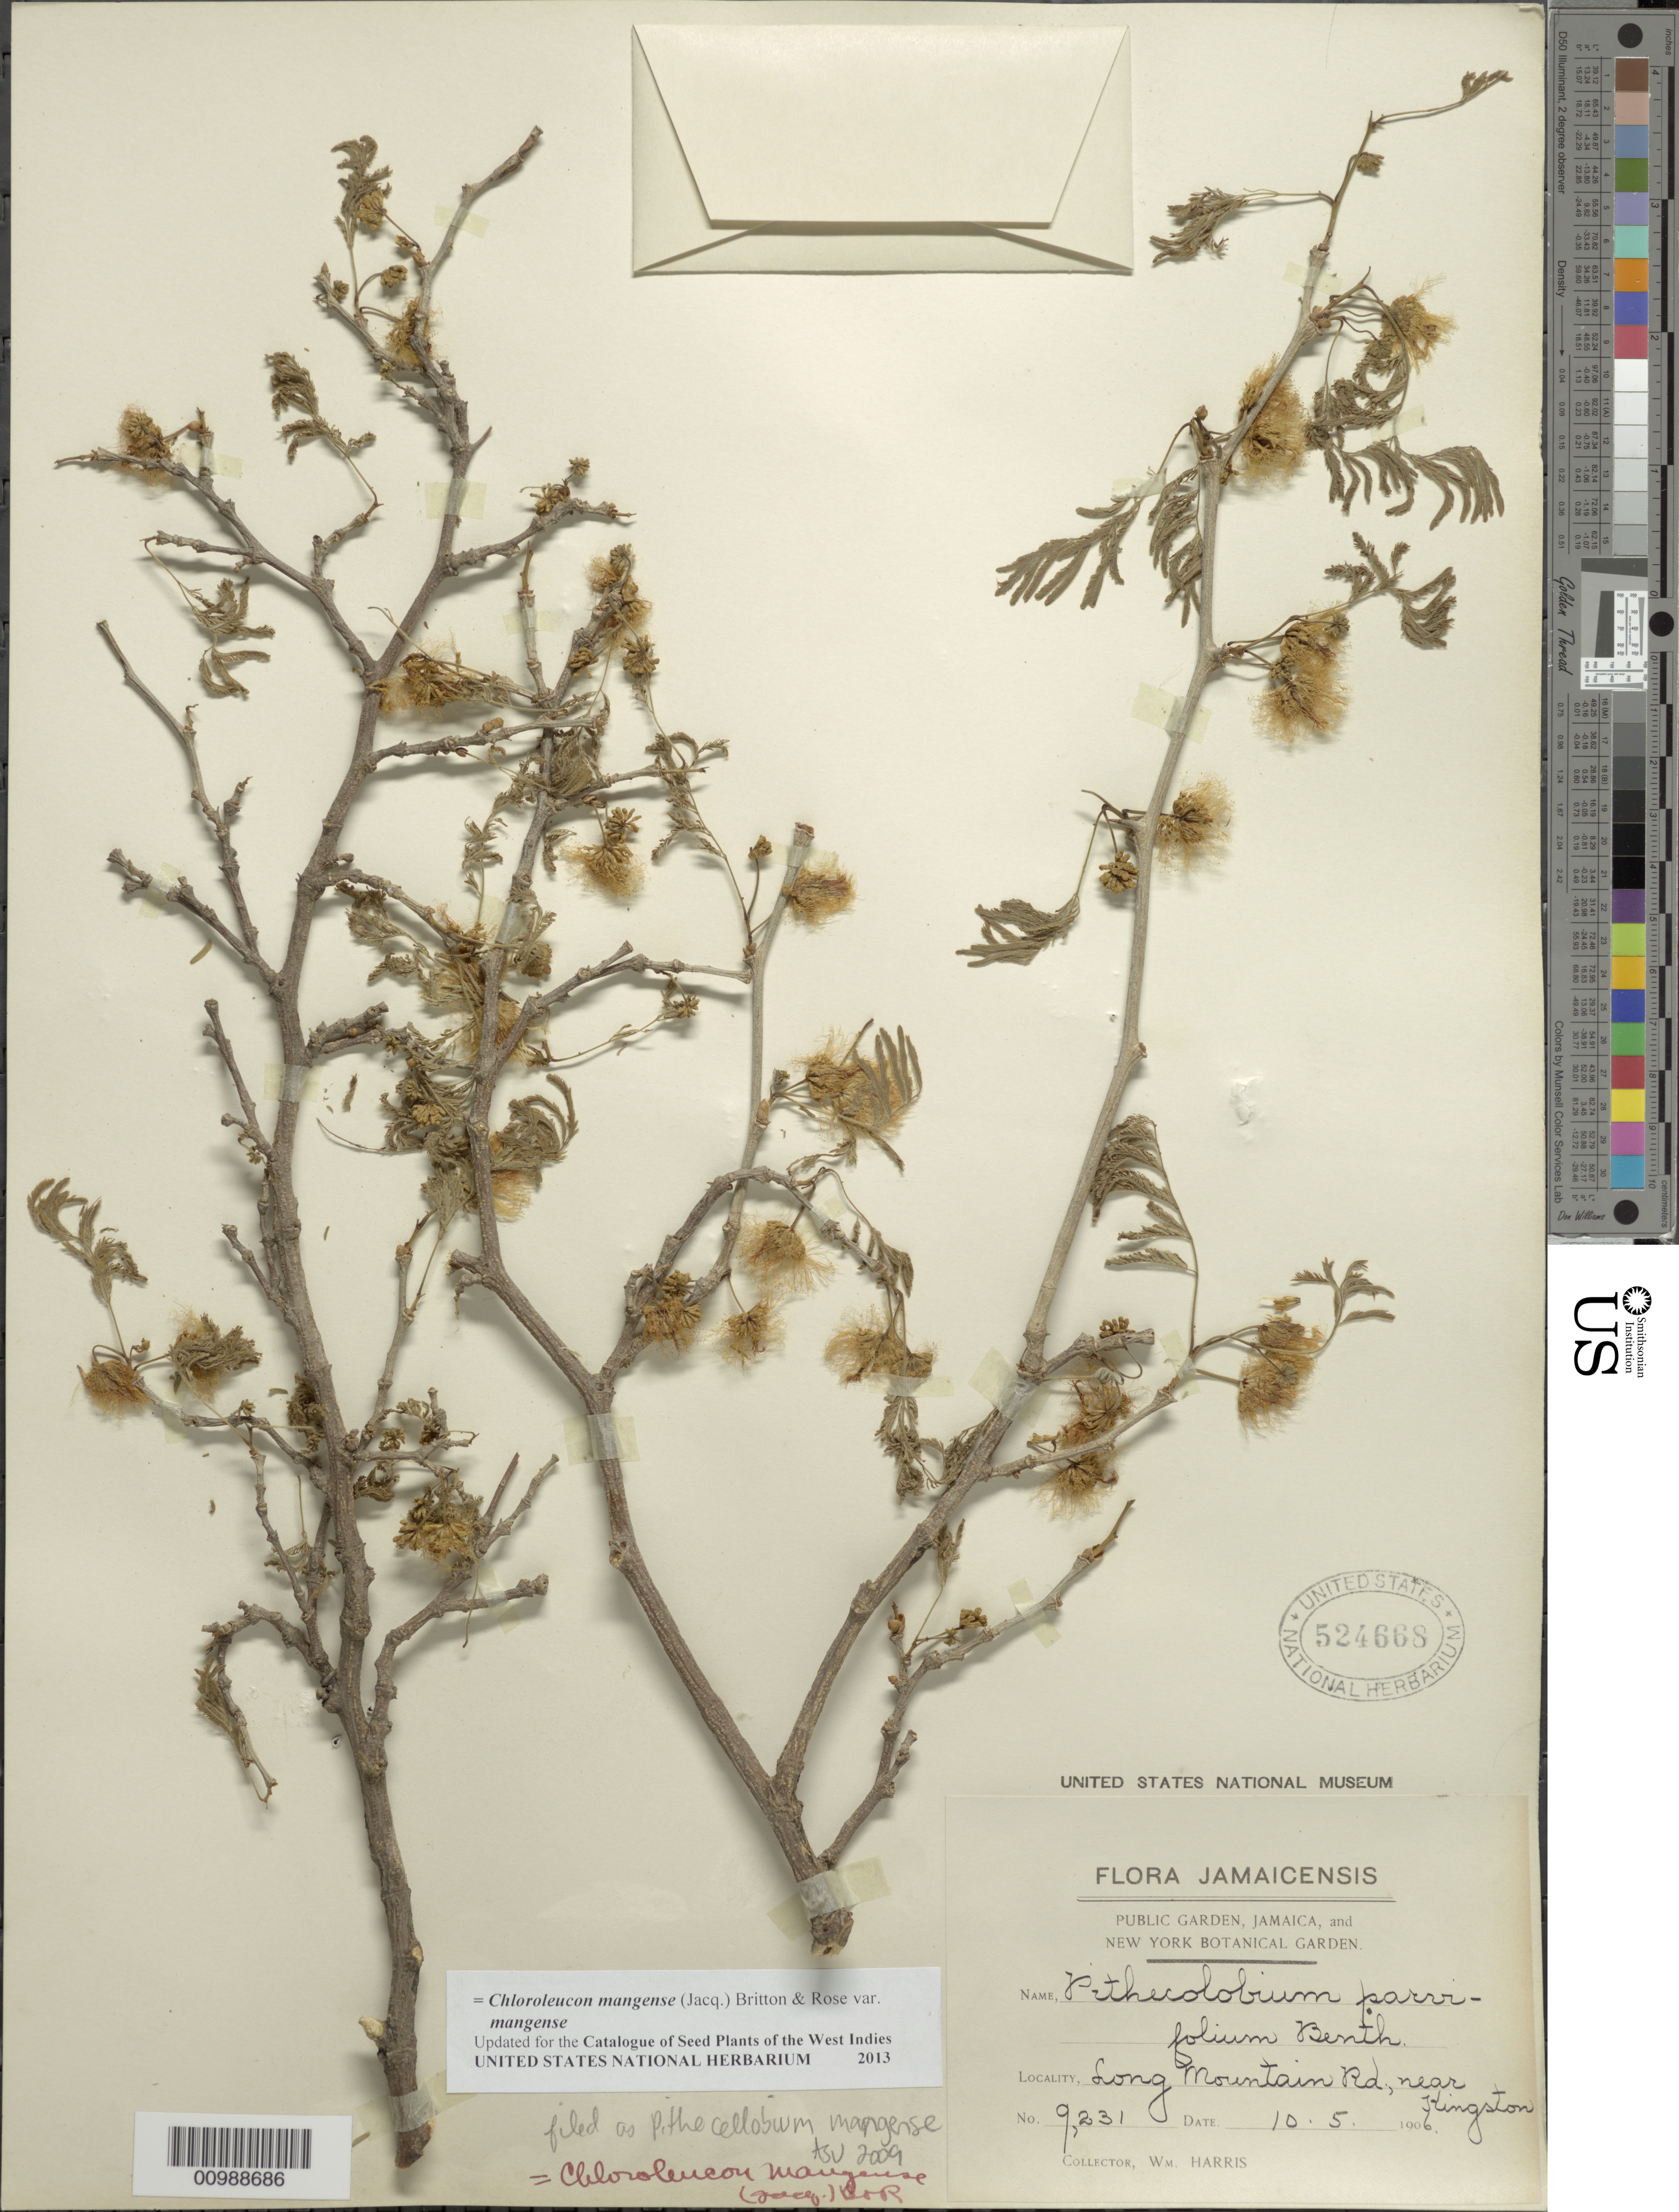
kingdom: Plantae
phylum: Tracheophyta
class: Magnoliopsida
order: Fabales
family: Fabaceae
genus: Chloroleucon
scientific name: Chloroleucon mangense var. mangense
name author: (Jacq.) Britton & Rose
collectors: W. H. Harris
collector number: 9231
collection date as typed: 10 May 1906 to 05 Oct 1906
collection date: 1906-05-10/1906-10-05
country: Jamaica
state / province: Saint Andrew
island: Jamaica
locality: Long Mountain Road, near Kingston.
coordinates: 0 N, 0 E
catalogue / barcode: US 524668